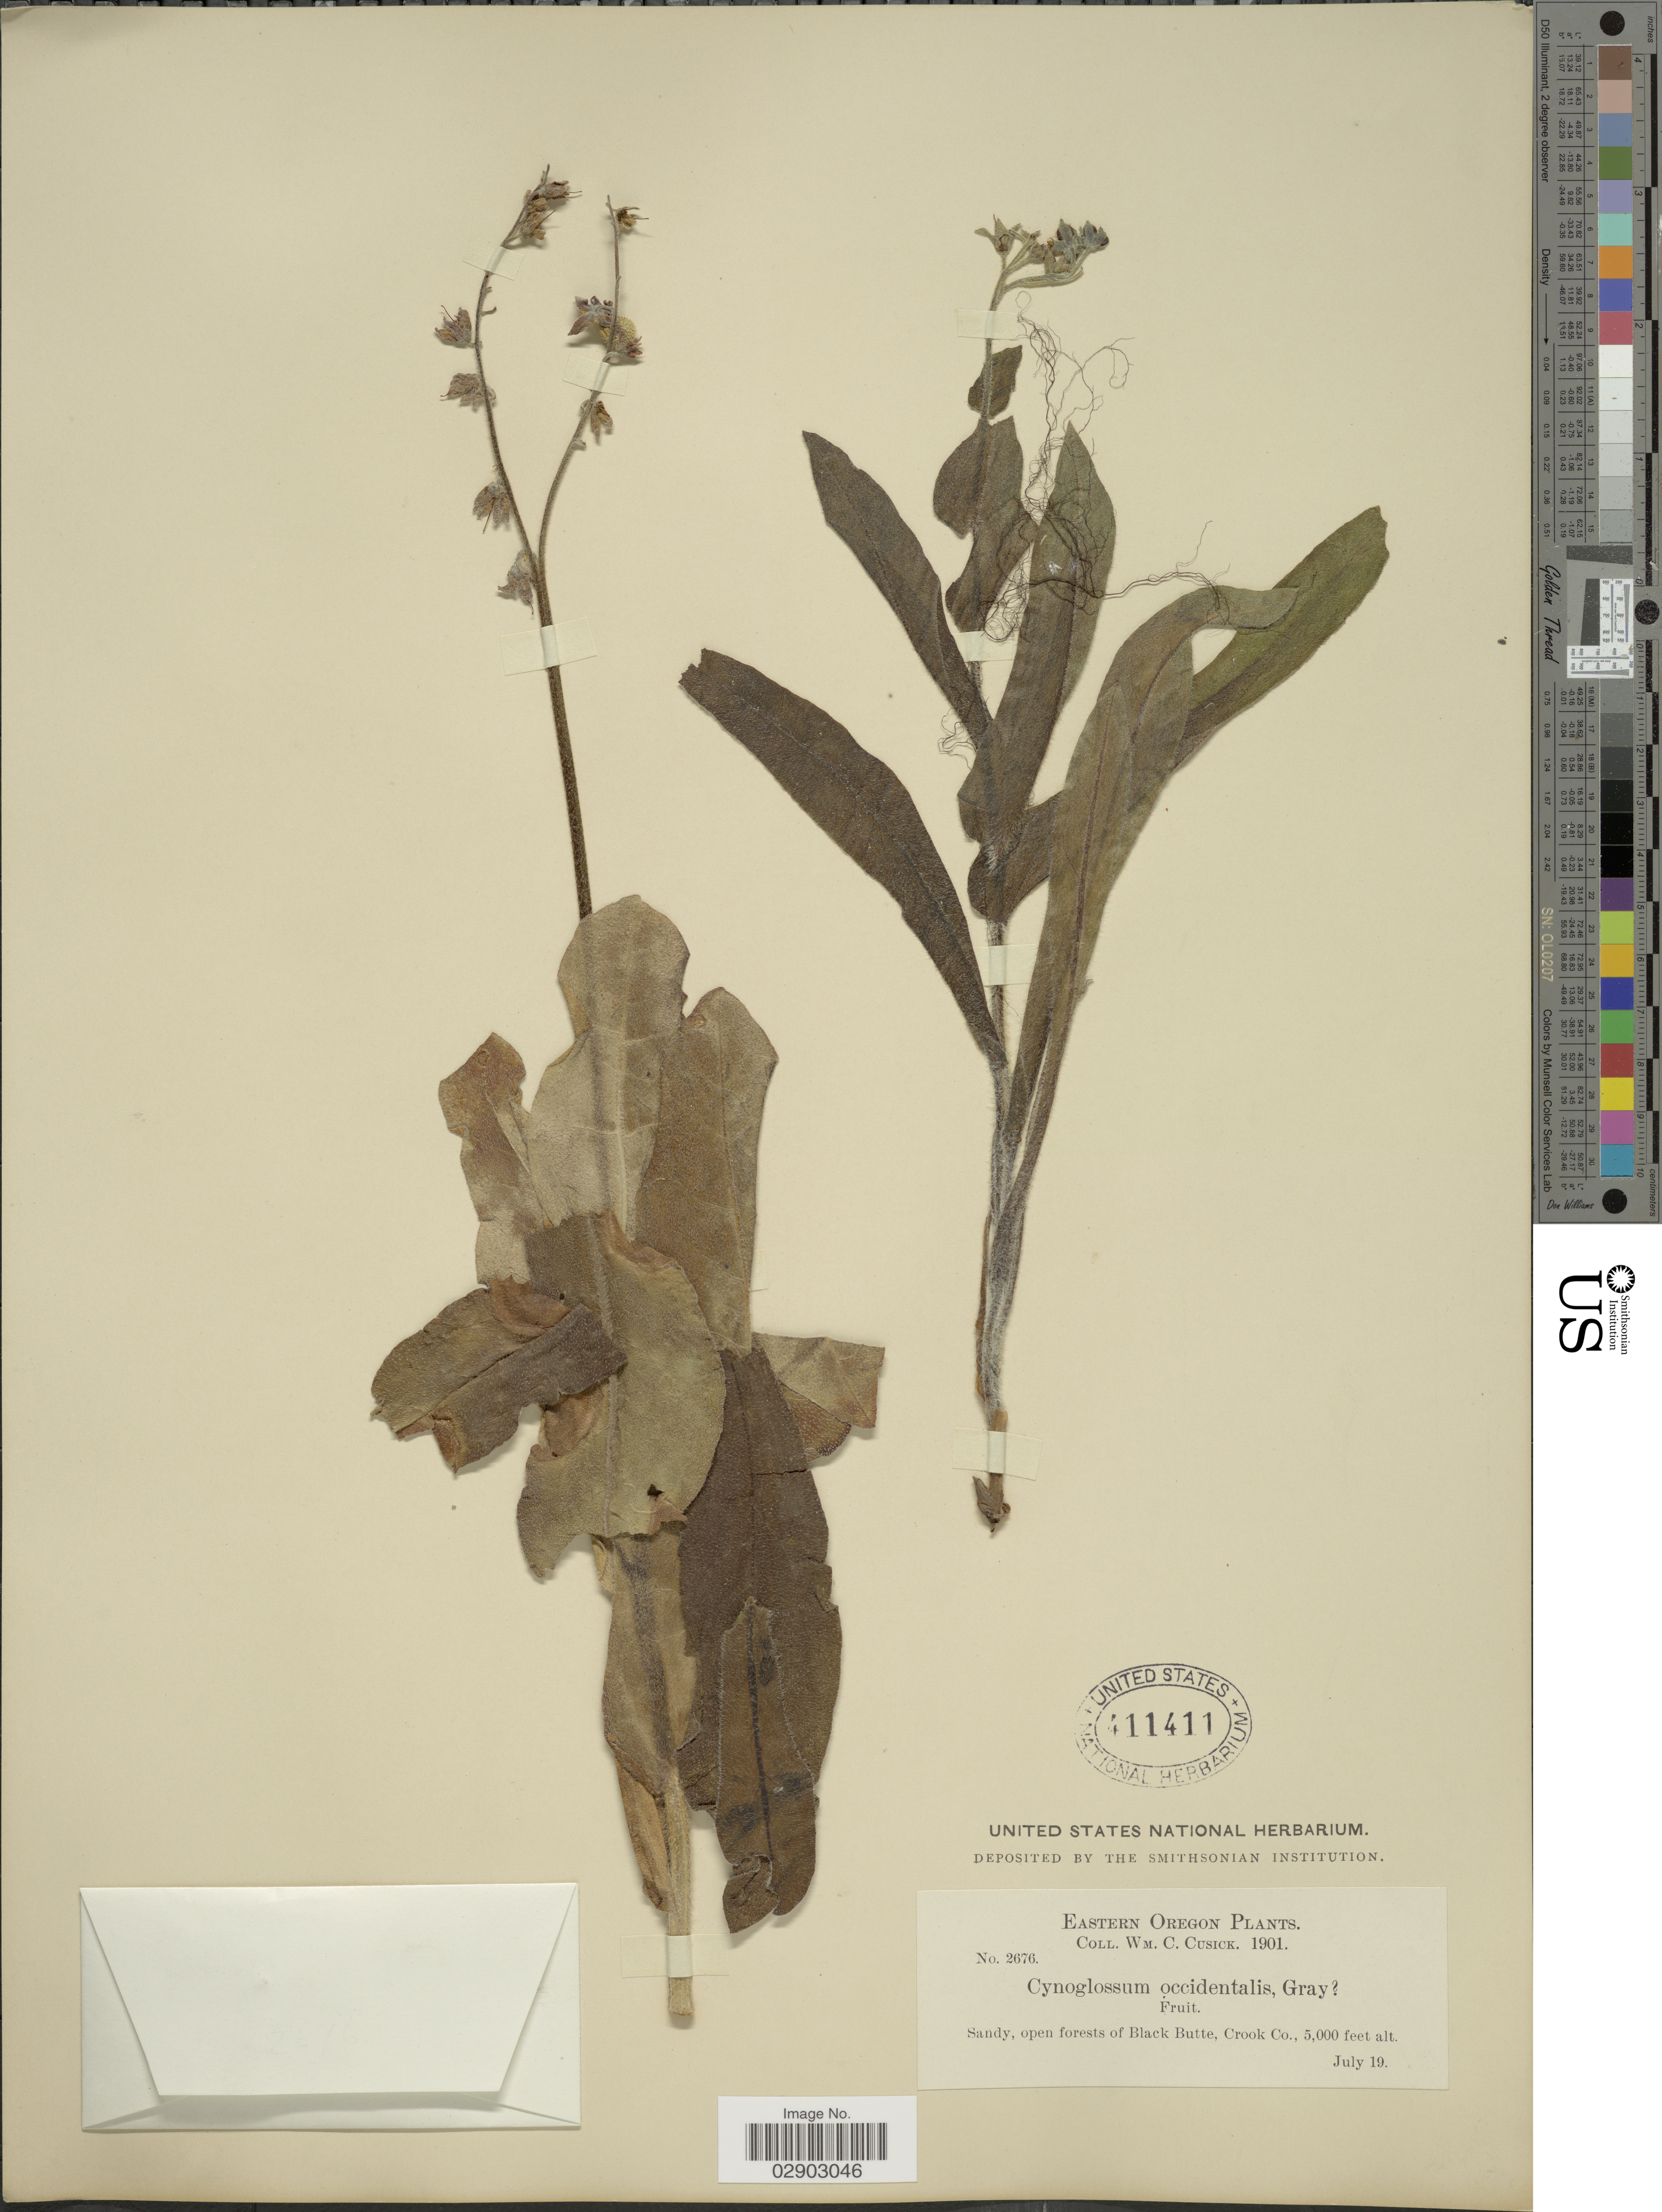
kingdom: Plantae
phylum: Tracheophyta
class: Magnoliopsida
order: Boraginales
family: Boraginaceae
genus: Cynoglossum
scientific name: Cynoglossum occidentale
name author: A. Gray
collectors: W. C. Cusick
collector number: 2676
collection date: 1901-07-19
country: United States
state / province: Oregon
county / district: Crook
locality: Eastern Oregon. Open forests of Black Butte, Crook Co.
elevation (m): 1524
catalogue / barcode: US 411411